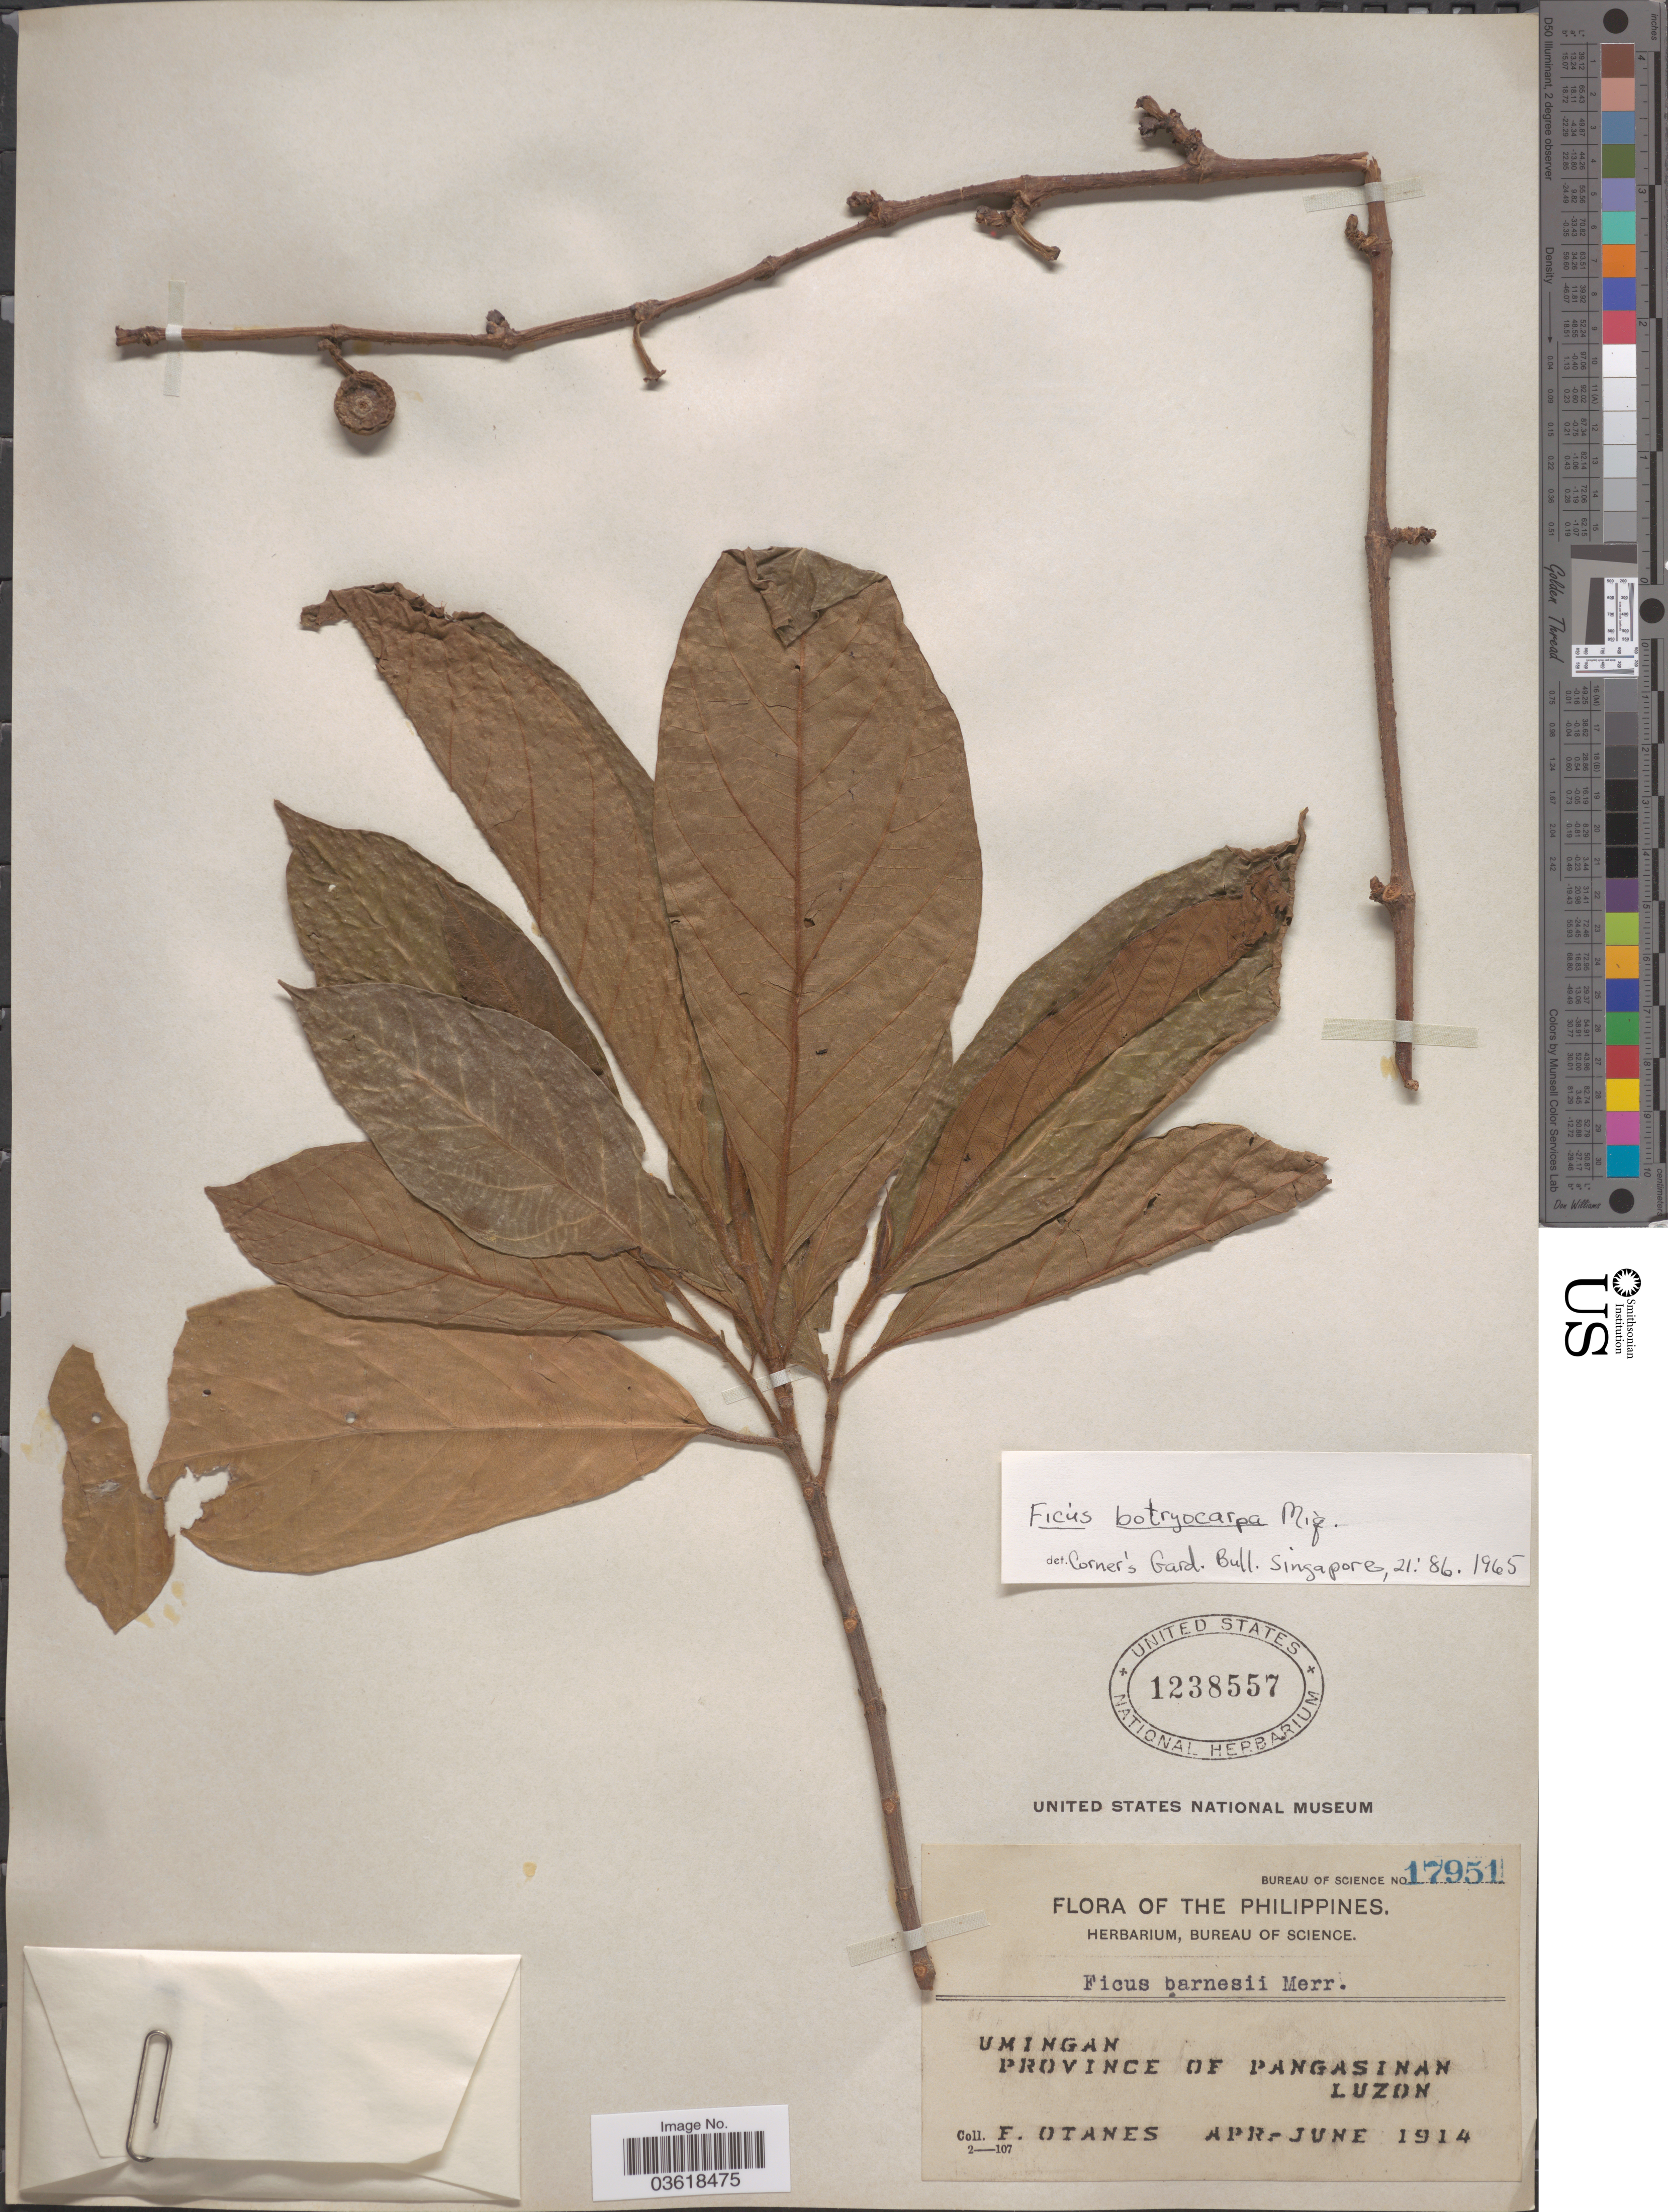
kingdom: Plantae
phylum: Tracheophyta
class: Magnoliopsida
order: Rosales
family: Moraceae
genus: Ficus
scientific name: Ficus botryocarpa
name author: Miq.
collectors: F. Q. Otanes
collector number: Bureau of Science 17951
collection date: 1914-04/1914-06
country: Philippines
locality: Umingan. Province of Pangasinan. Luzon.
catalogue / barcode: US 1238557